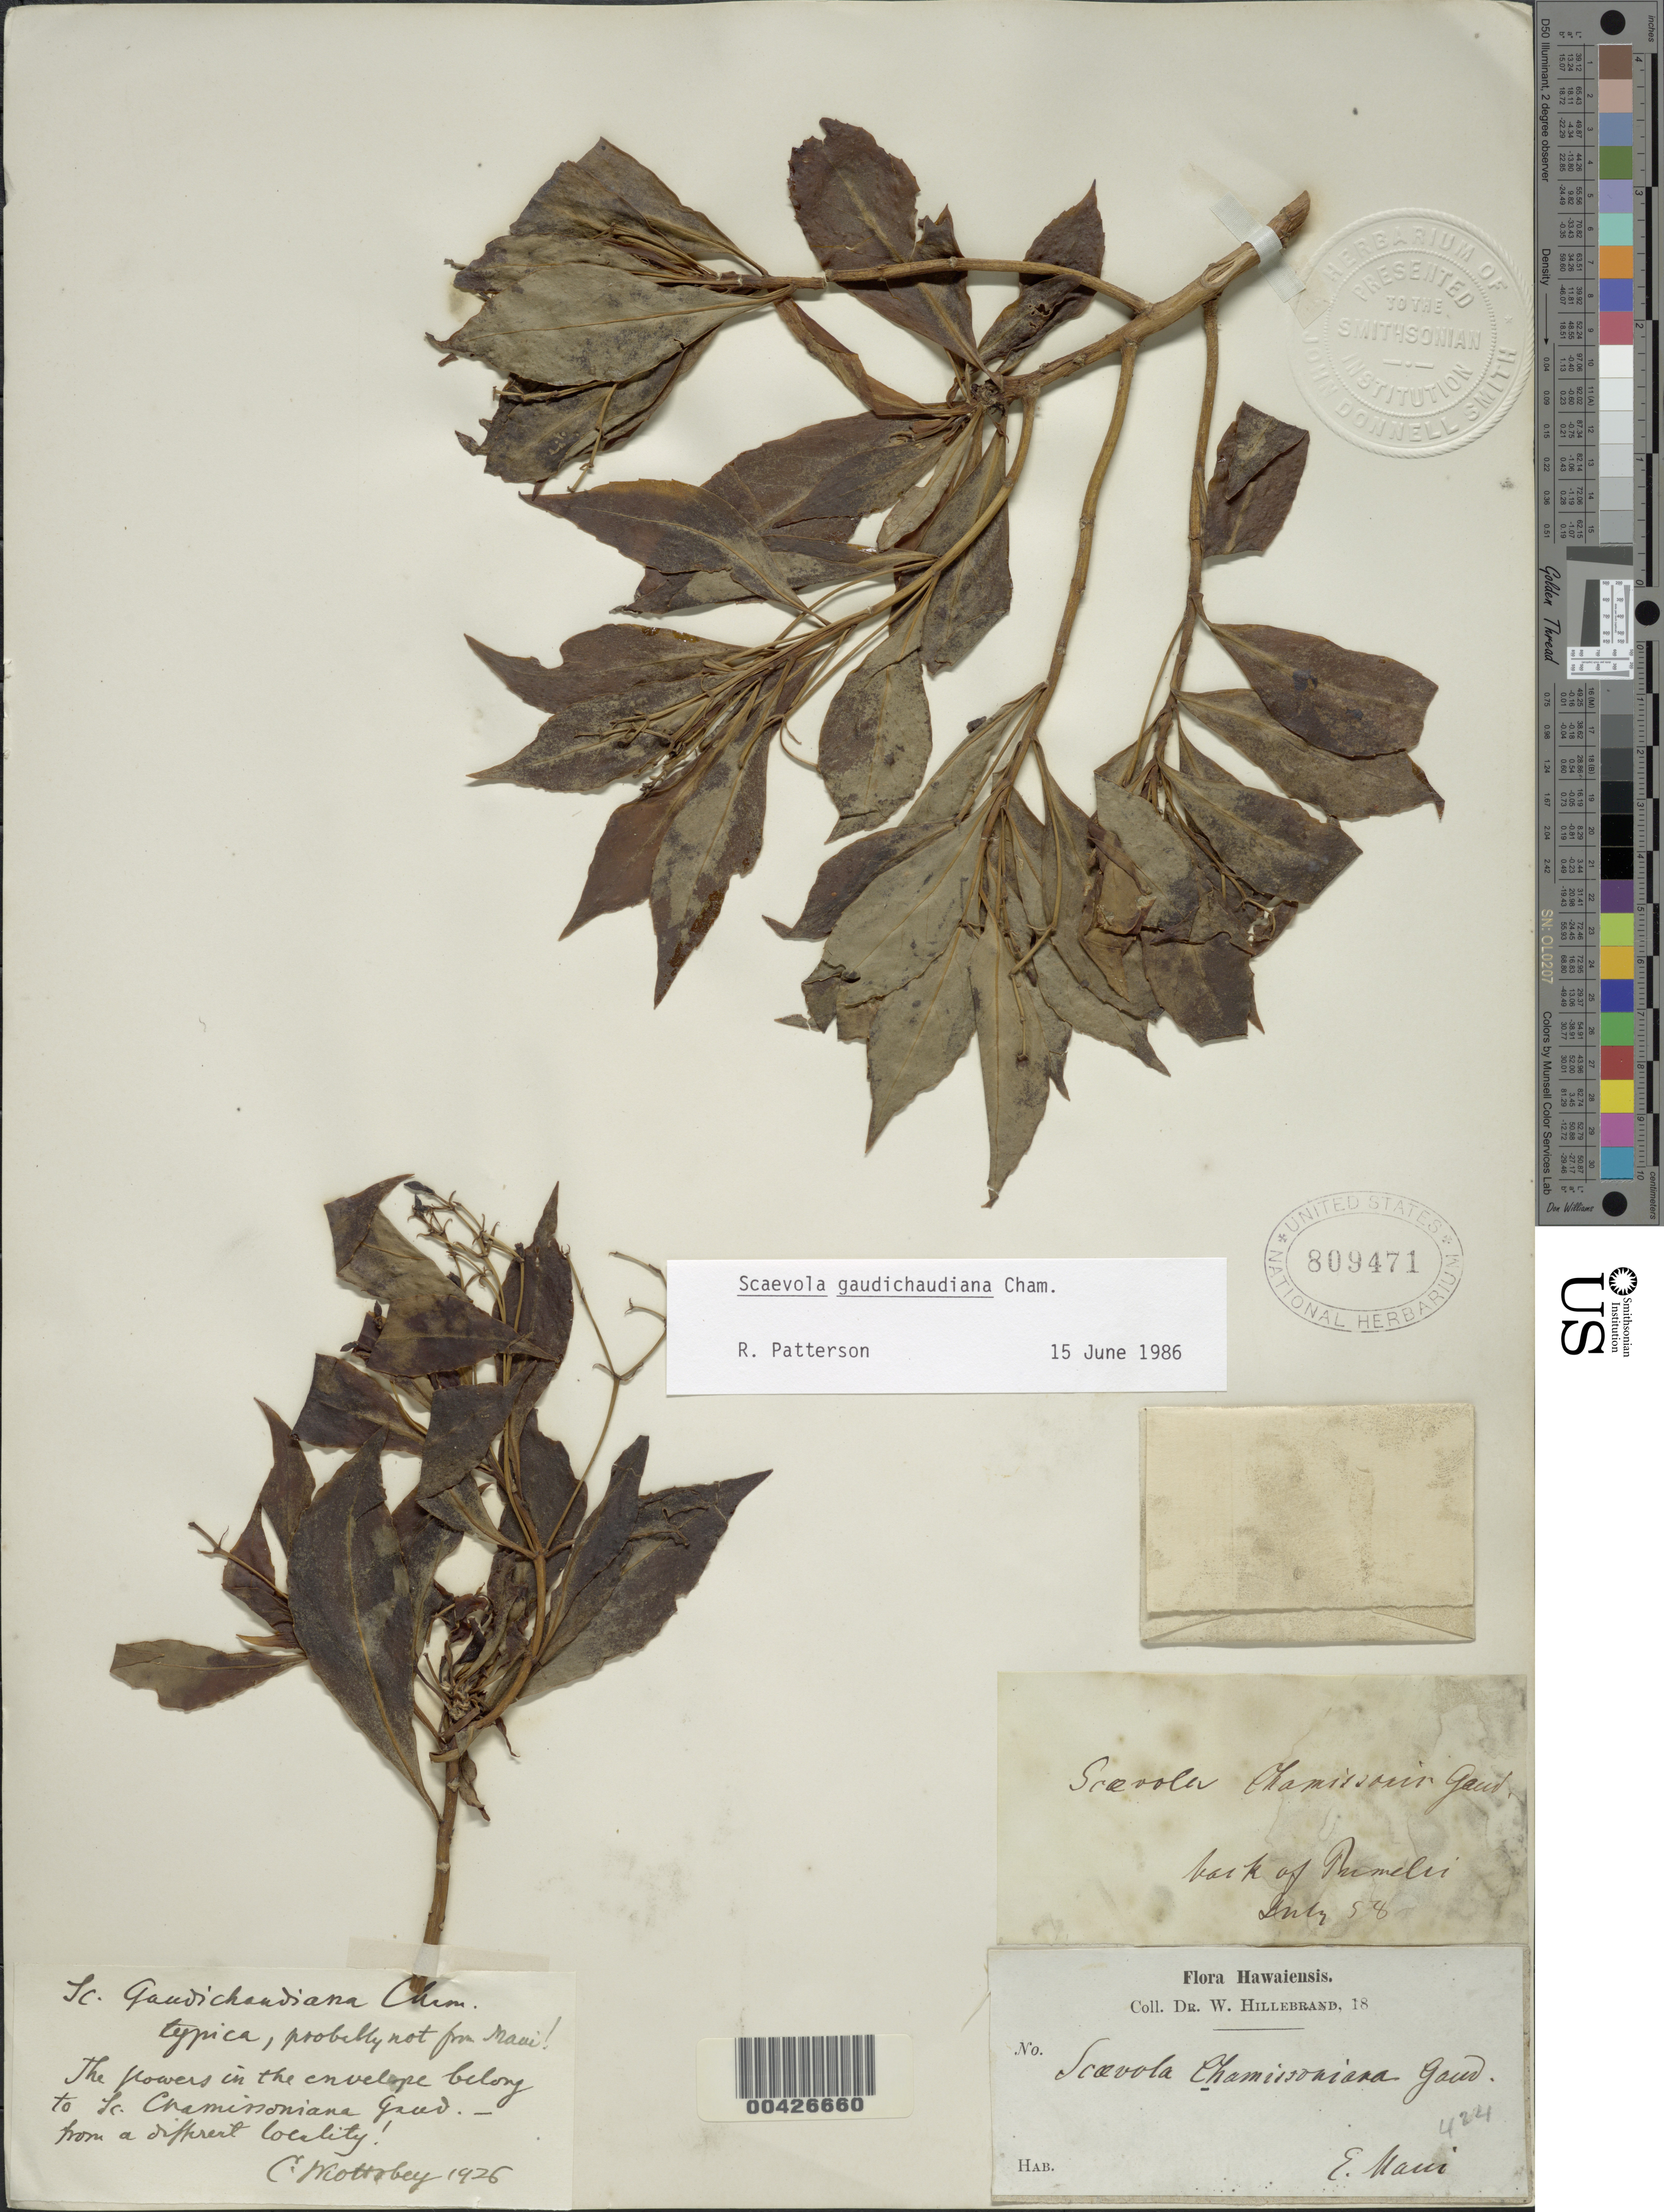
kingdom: Plantae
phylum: Tracheophyta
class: Magnoliopsida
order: Asterales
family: Goodeniaceae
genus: Scaevola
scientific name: Scaevola gaudichaudiana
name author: Cham.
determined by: Patterson, R.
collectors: W. Hillebrand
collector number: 424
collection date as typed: Jul 58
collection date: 1858-07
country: United States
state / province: Hawaii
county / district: Maui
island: Maui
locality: E. Maui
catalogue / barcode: US 809471